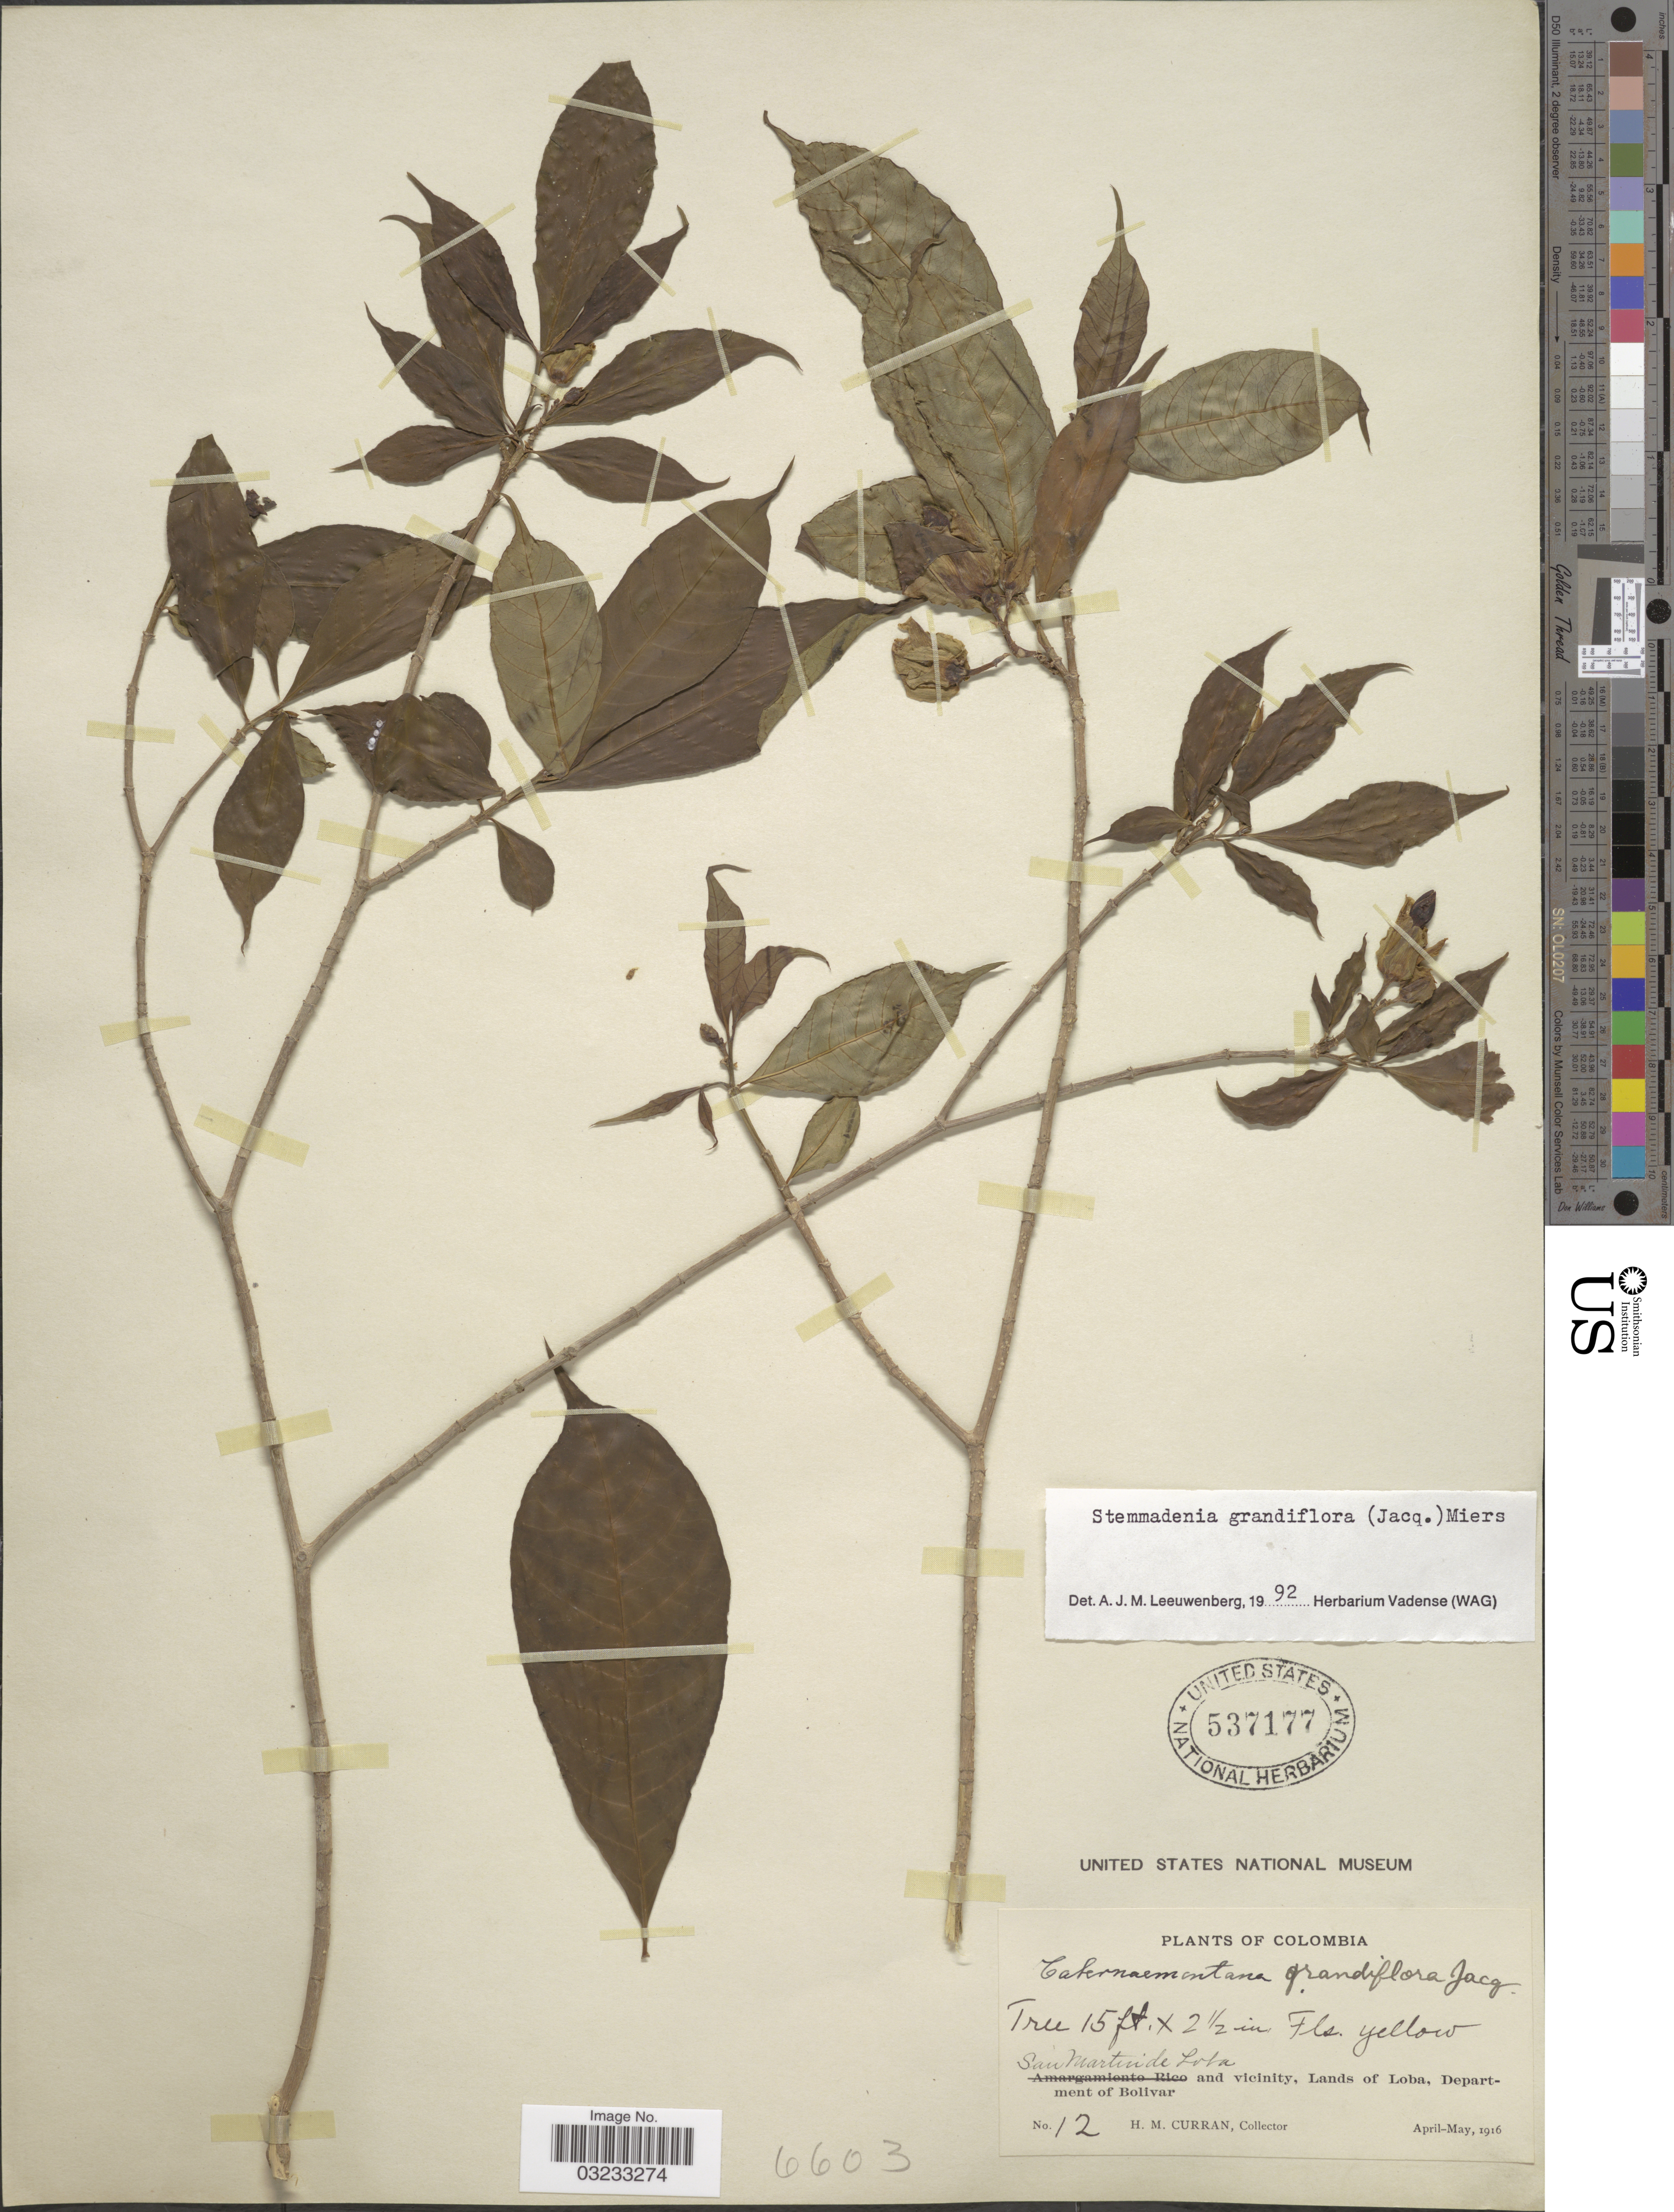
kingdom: Plantae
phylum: Tracheophyta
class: Magnoliopsida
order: Gentianales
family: Apocynaceae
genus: Stemmadenia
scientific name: Stemmadenia grandiflora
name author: (Jacq.) Miers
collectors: H. M. Curran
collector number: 12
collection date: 1916-04/1916-05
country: Colombia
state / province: Bolívar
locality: San Martin de Loba and vicinity, Lands of Loba, Department of Bolivar.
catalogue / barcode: US 537177